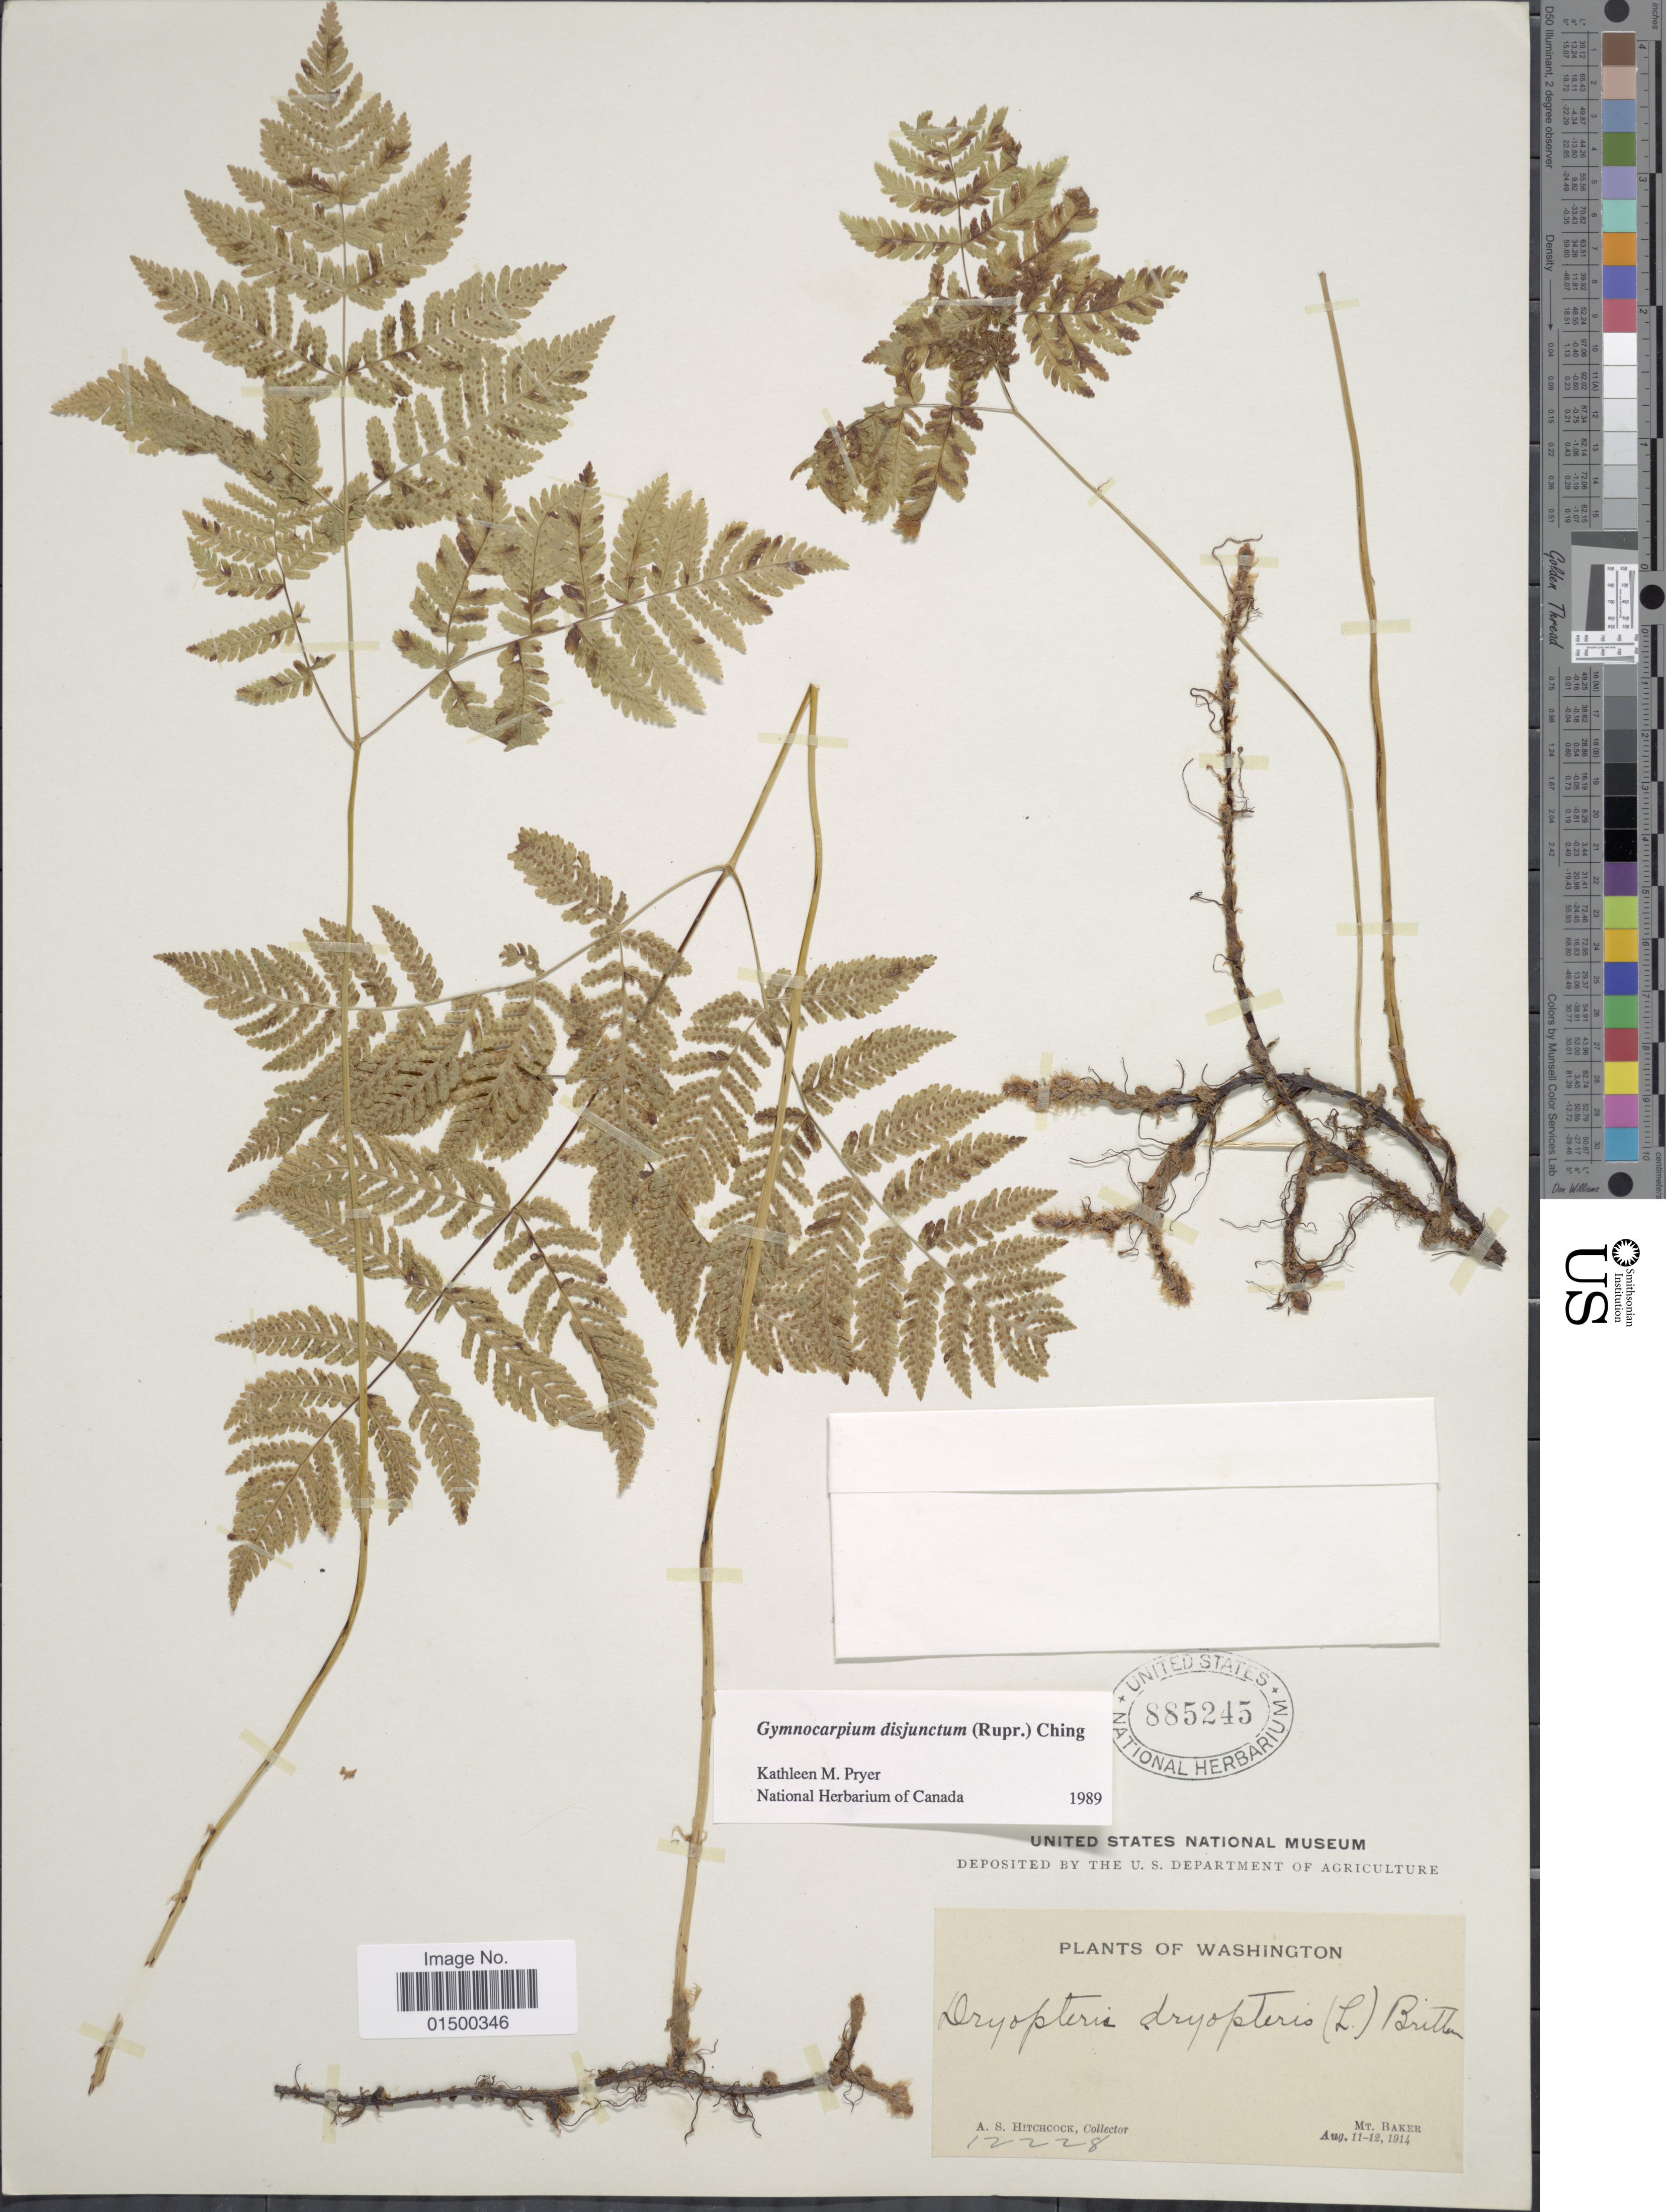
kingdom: Plantae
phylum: Tracheophyta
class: Polypodiopsida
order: Polypodiales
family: Cystopteridaceae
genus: Gymnocarpium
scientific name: Gymnocarpium disjunctum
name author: (Rupr.) Ching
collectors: A. S. Hitchcock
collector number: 12228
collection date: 1914-08-11/1914-08-12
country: United States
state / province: Washington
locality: Mt. Baker. Washington.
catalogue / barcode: US 885245